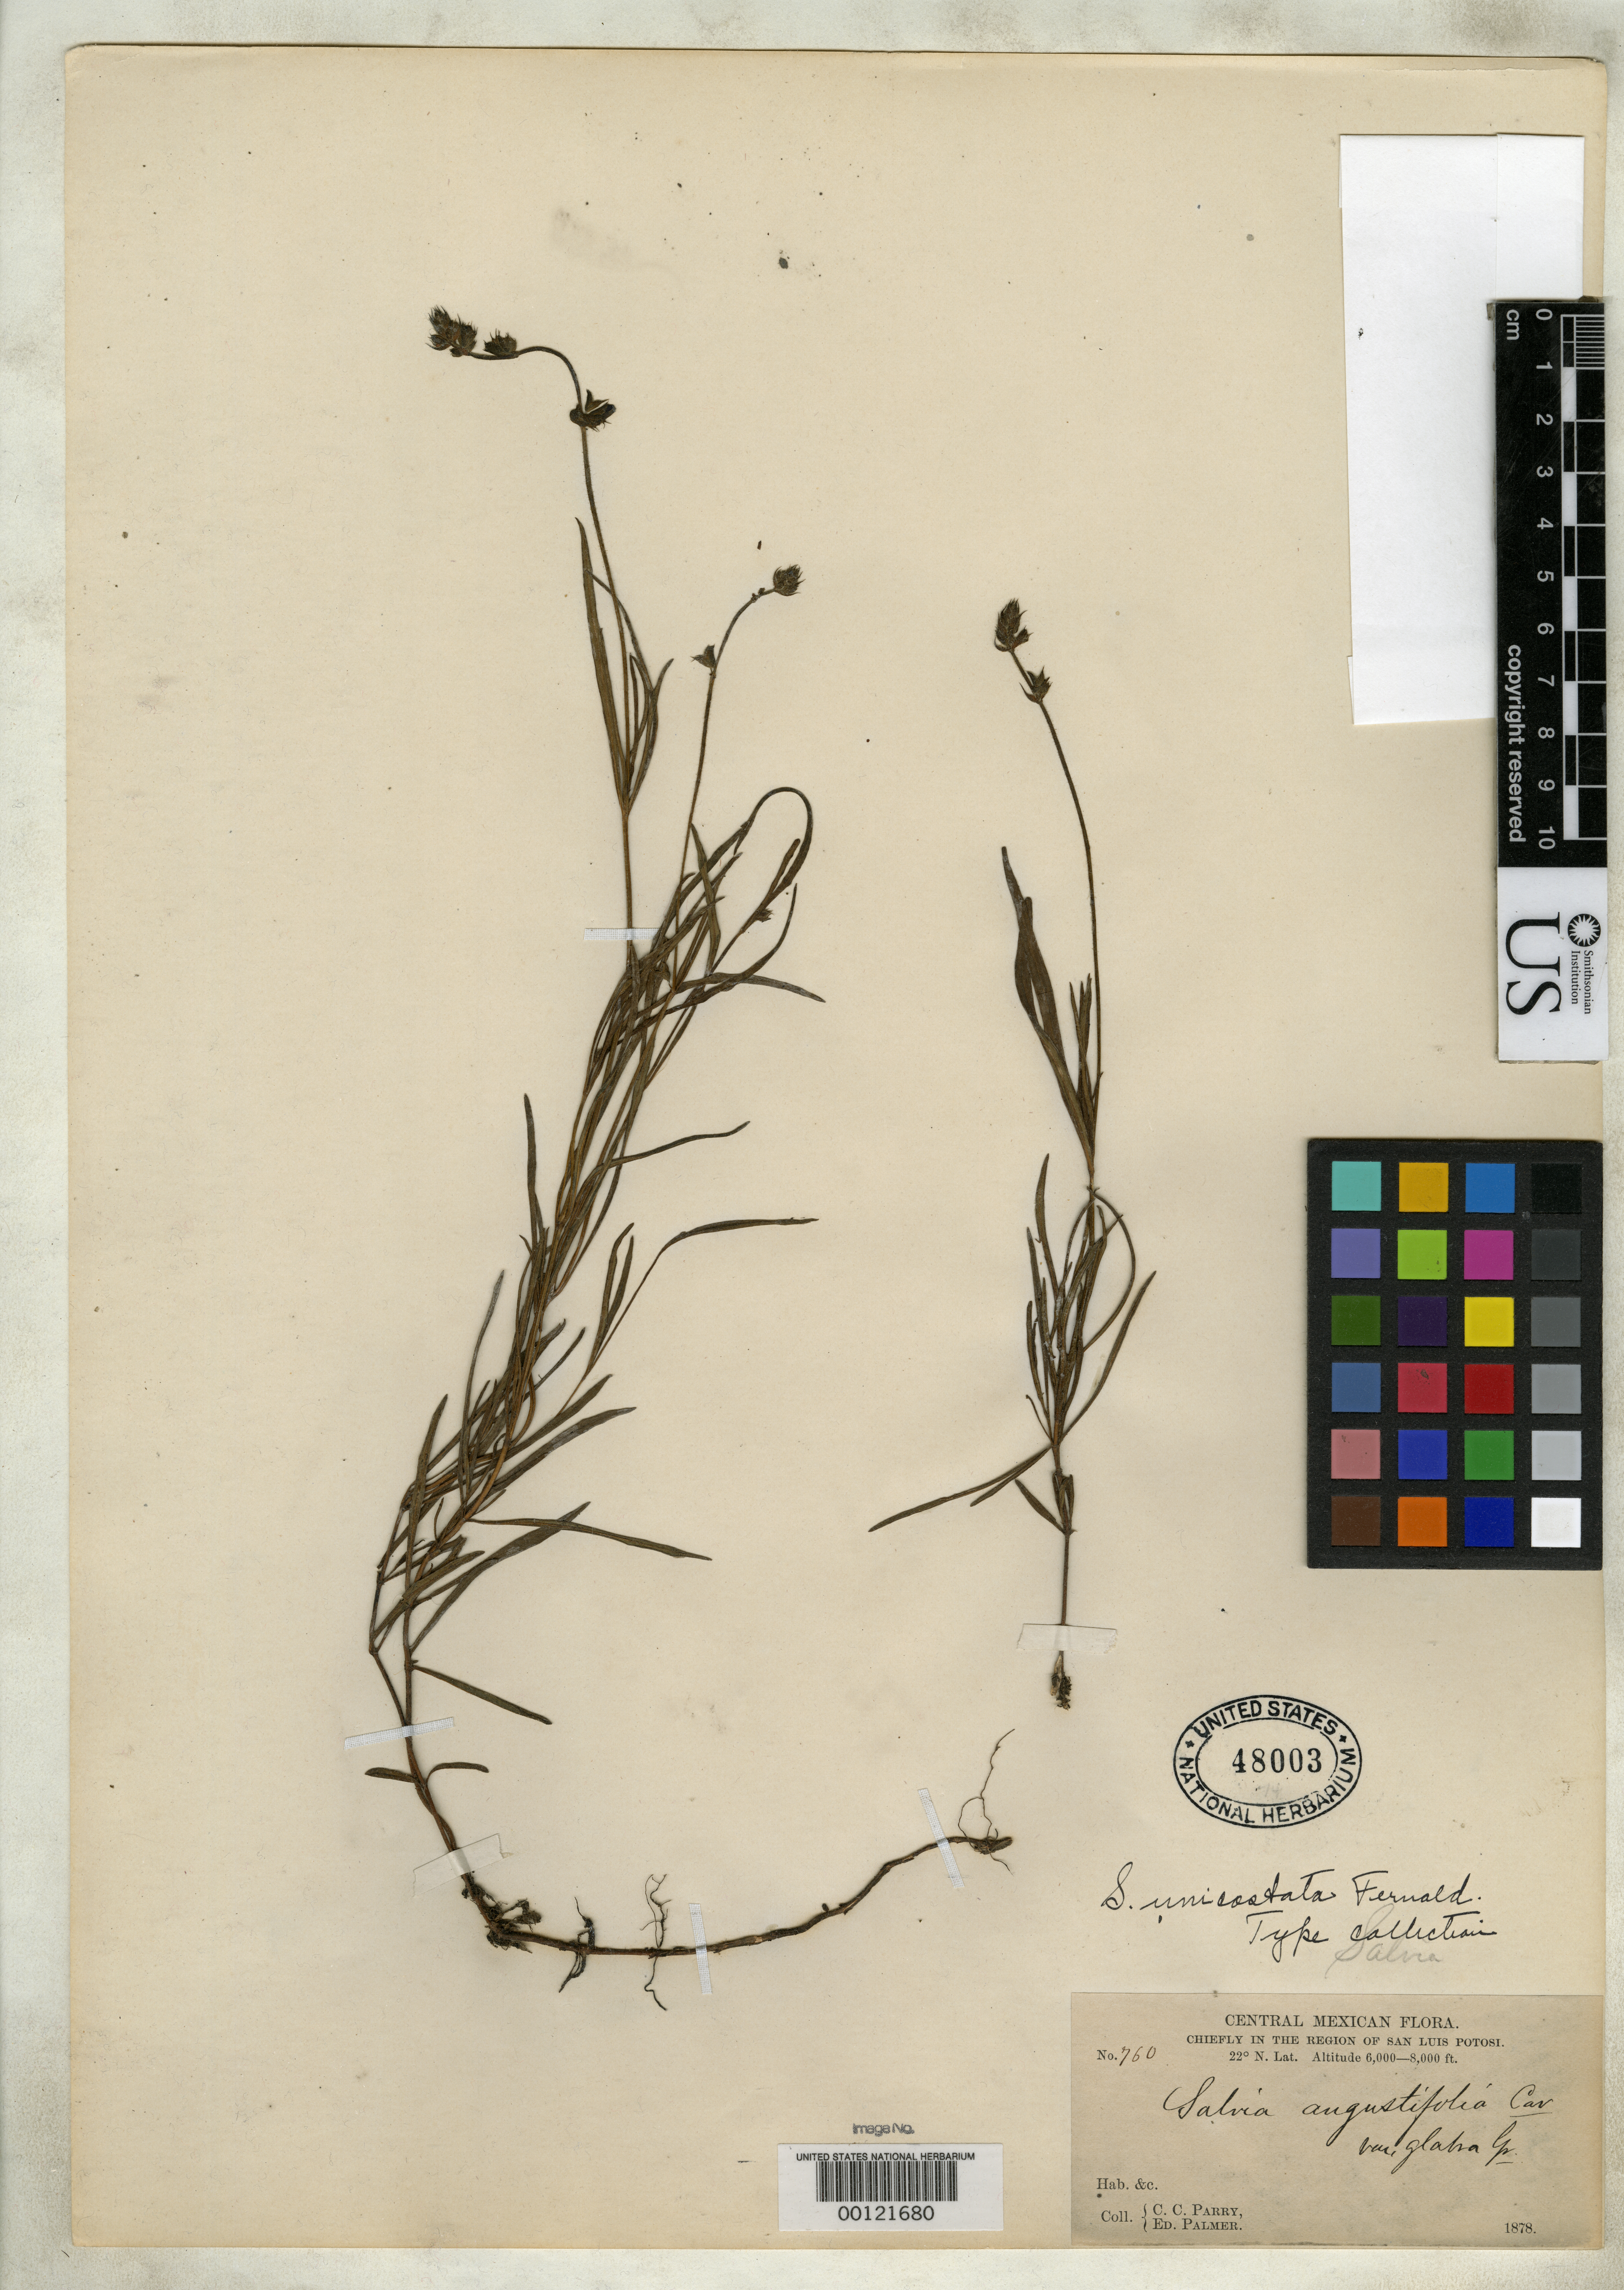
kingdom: Plantae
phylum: Tracheophyta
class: Magnoliopsida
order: Lamiales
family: Lamiaceae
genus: Salvia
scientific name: Salvia unicostata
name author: Fernald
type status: Isotype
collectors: C. C. Parry & E. Palmer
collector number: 760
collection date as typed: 1878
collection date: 1878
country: Mexico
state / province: San Luis Potosi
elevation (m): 1829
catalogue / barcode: US 48003